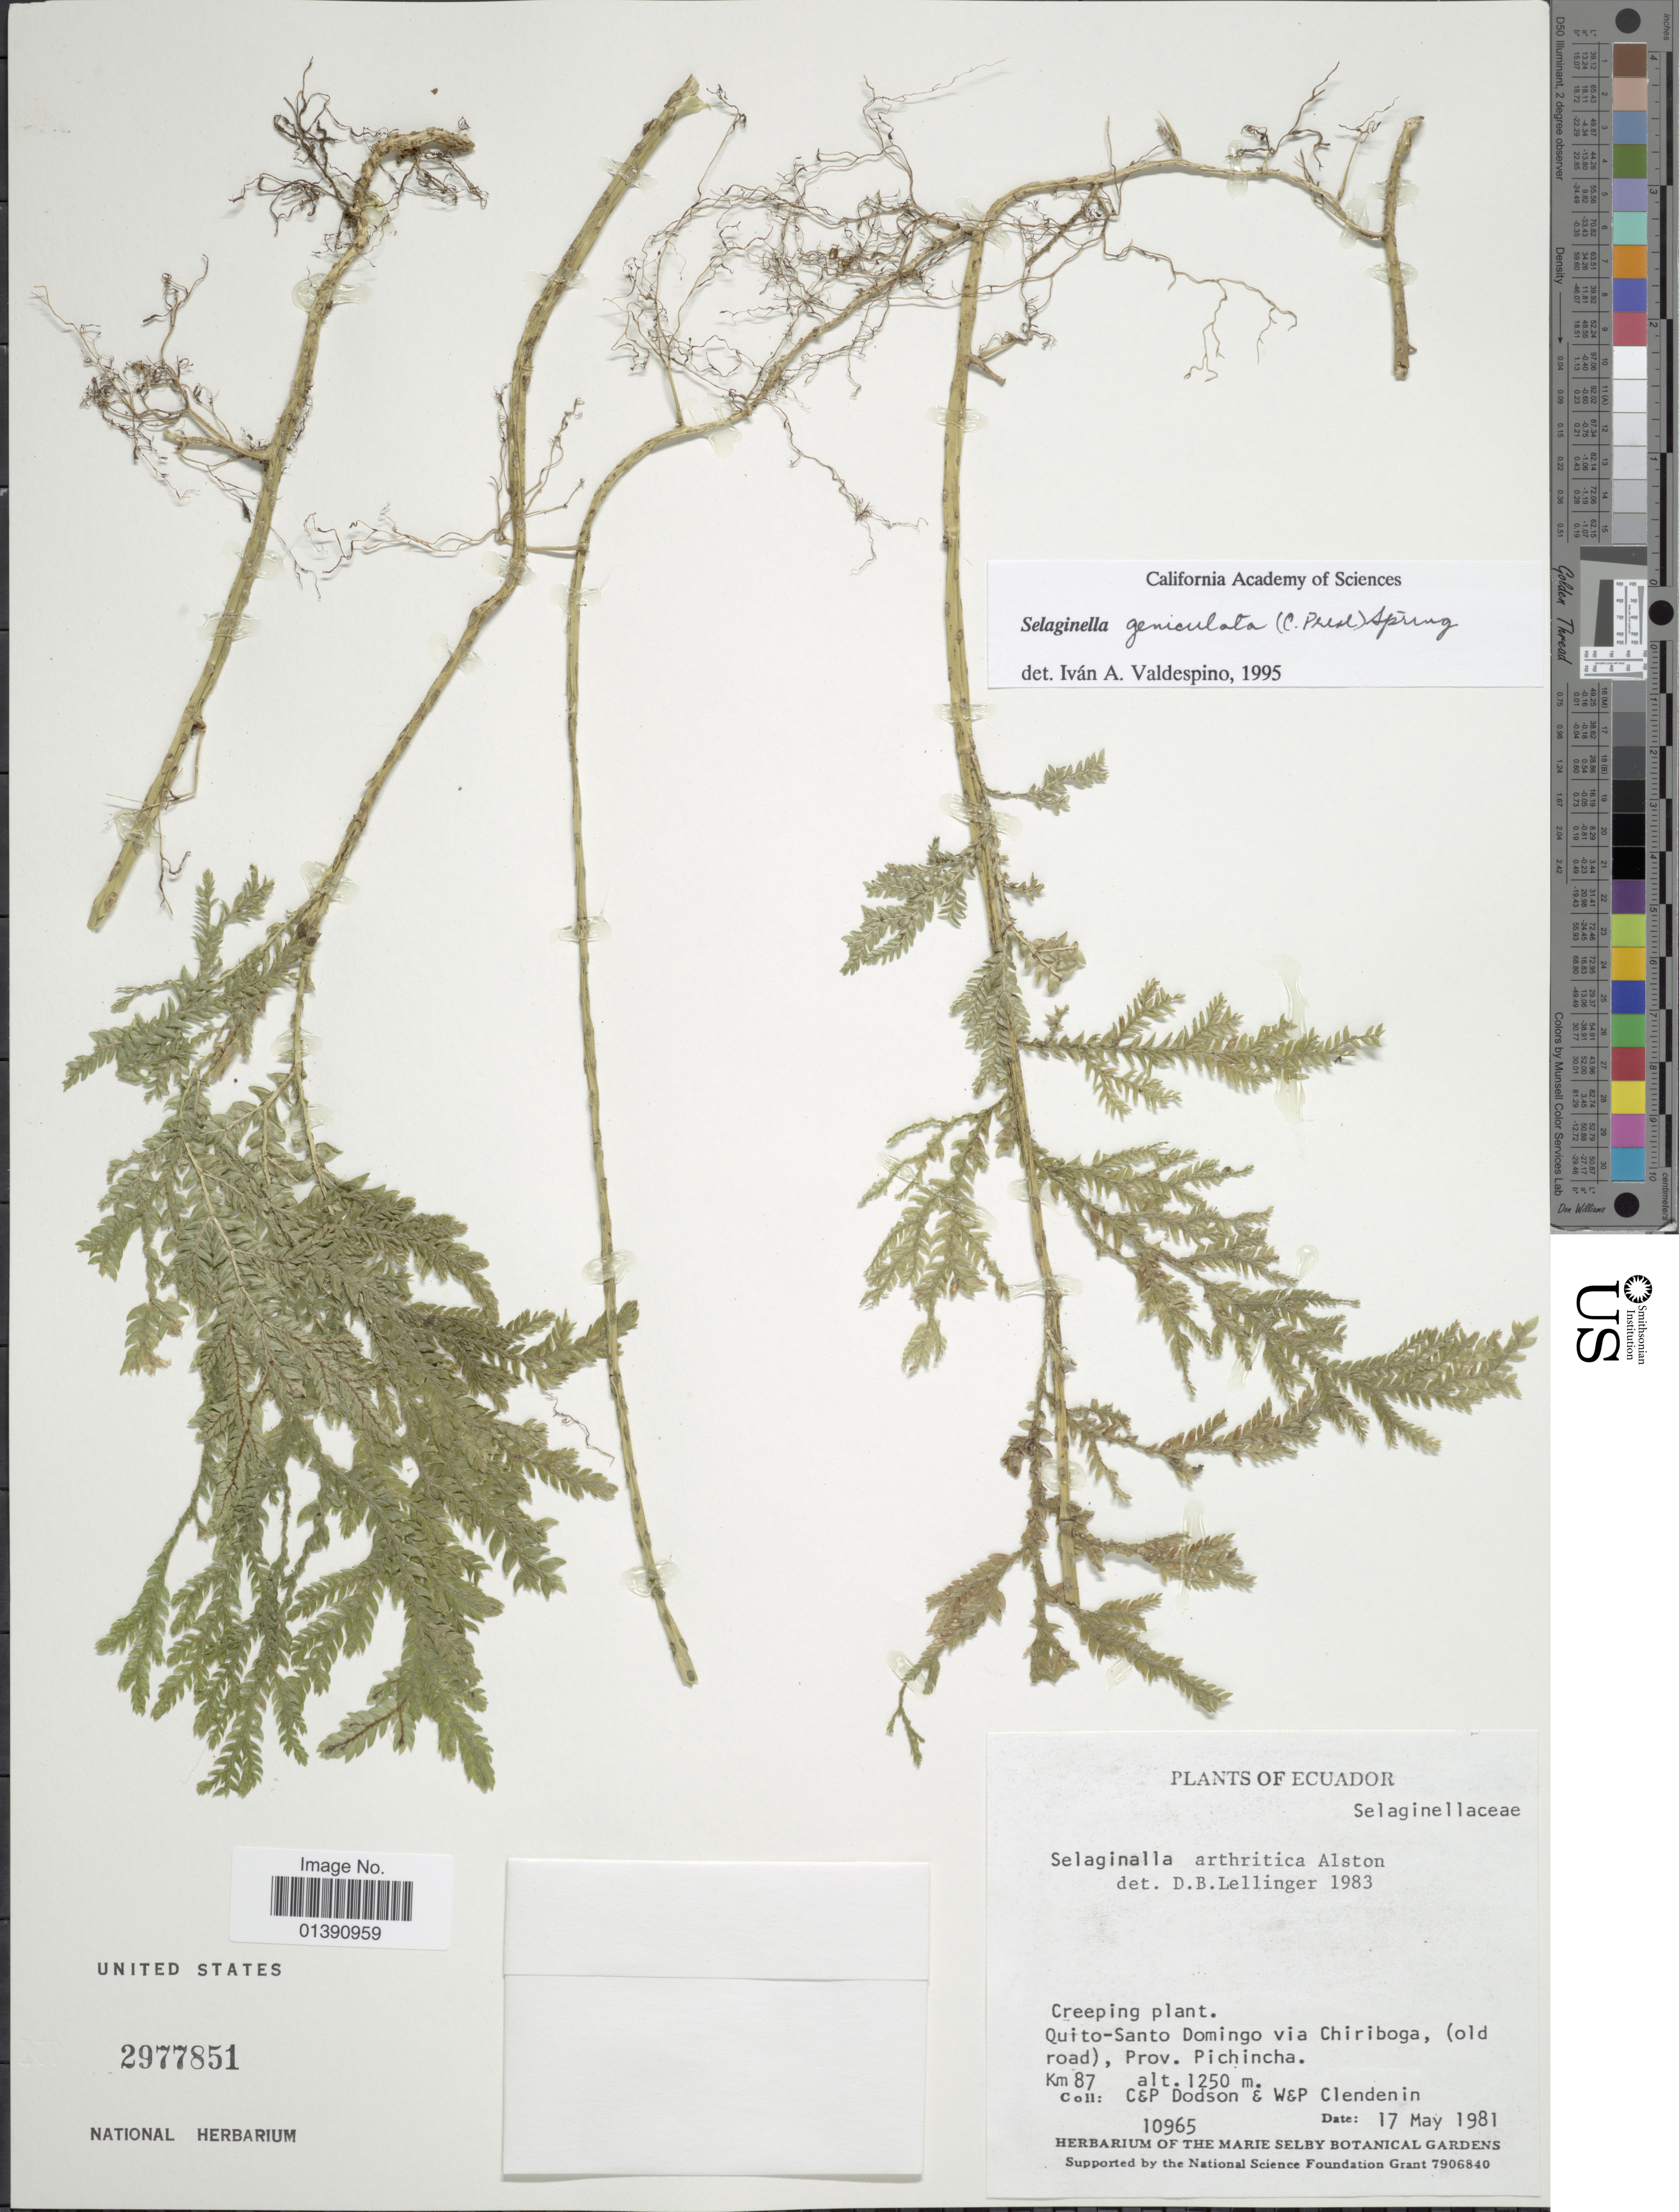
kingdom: Plantae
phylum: Tracheophyta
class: Lycopodiopsida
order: Selaginellales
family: Selaginellaceae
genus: Selaginella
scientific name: Selaginella geniculata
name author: (C. Presl) Spring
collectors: C. Dodson, P. M. Dodson, W. Clendenin & P. Clendenin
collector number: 10965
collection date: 1981-05-17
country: Ecuador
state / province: Pichincha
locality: Quito-Santo Domingo via Chiriboga, (old road)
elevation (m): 1250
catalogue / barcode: US 2977851